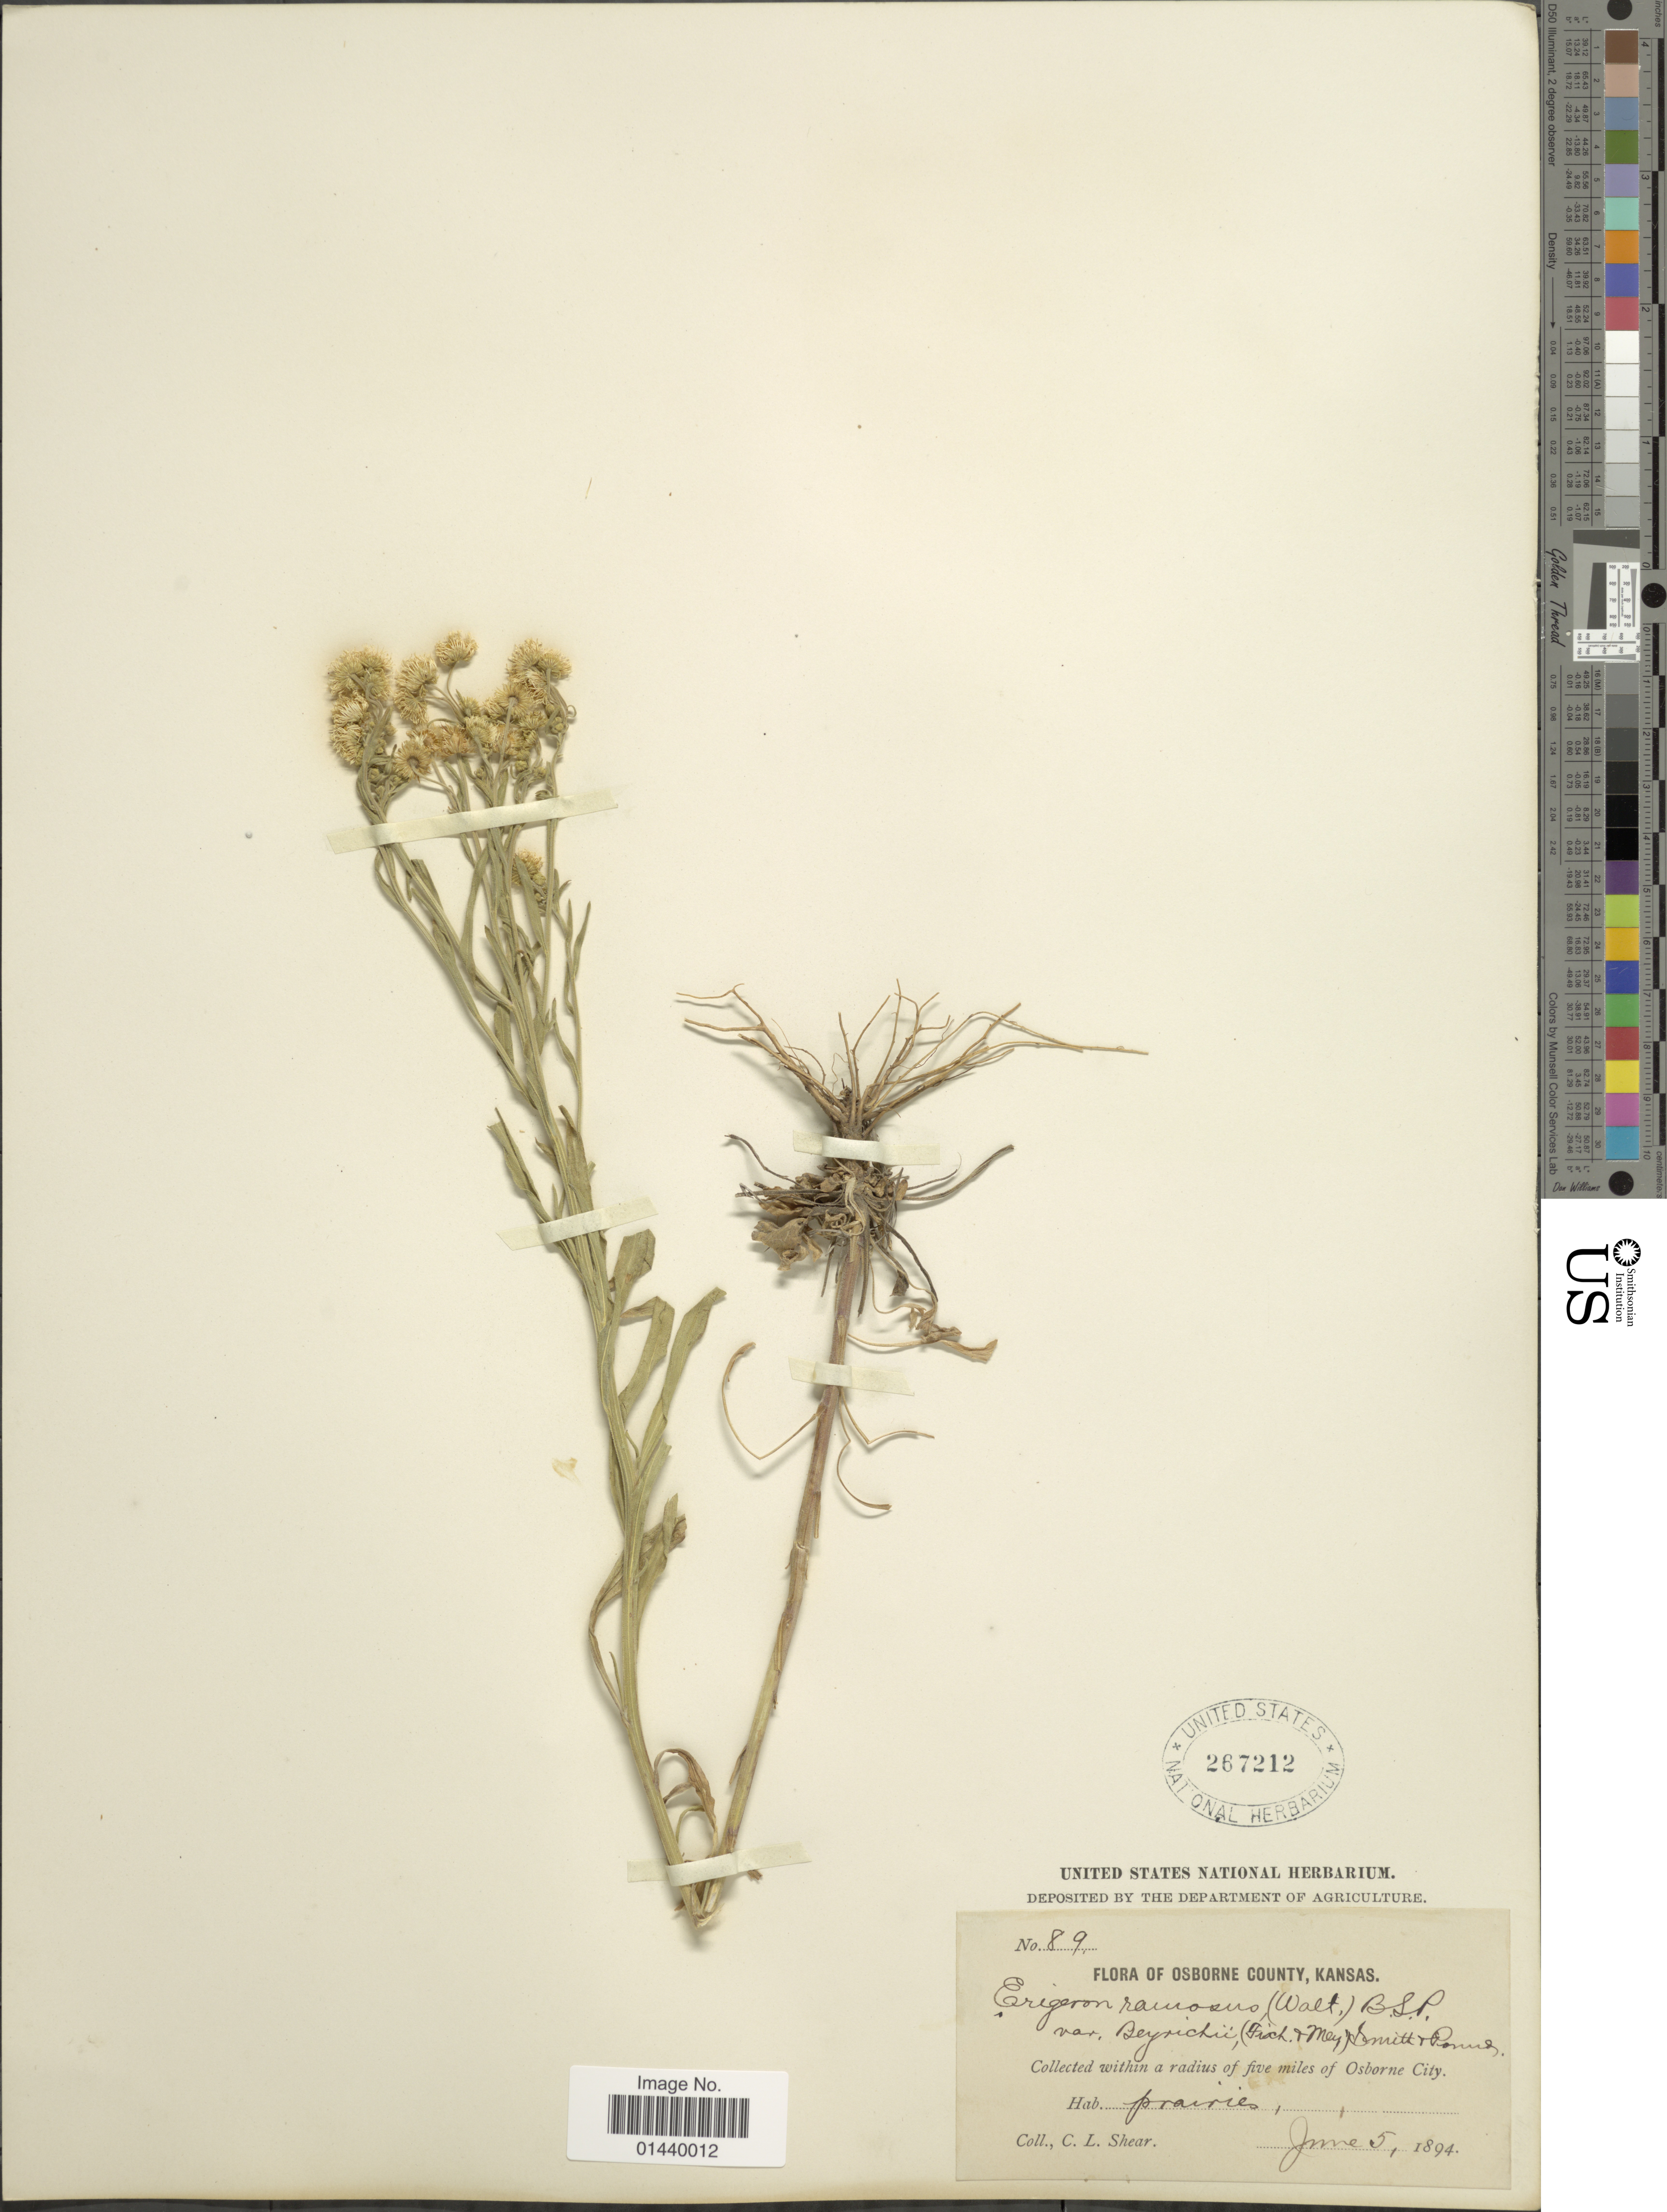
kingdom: Plantae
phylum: Tracheophyta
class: Magnoliopsida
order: Asterales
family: Asteraceae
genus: Erigeron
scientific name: Erigeron strigosus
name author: Muhl. ex Willd.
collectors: C. L. Shear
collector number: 89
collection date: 1894-06-05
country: United States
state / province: Kansas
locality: Osborne County. Within a radius of five miles of Osborne City.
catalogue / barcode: US 267212